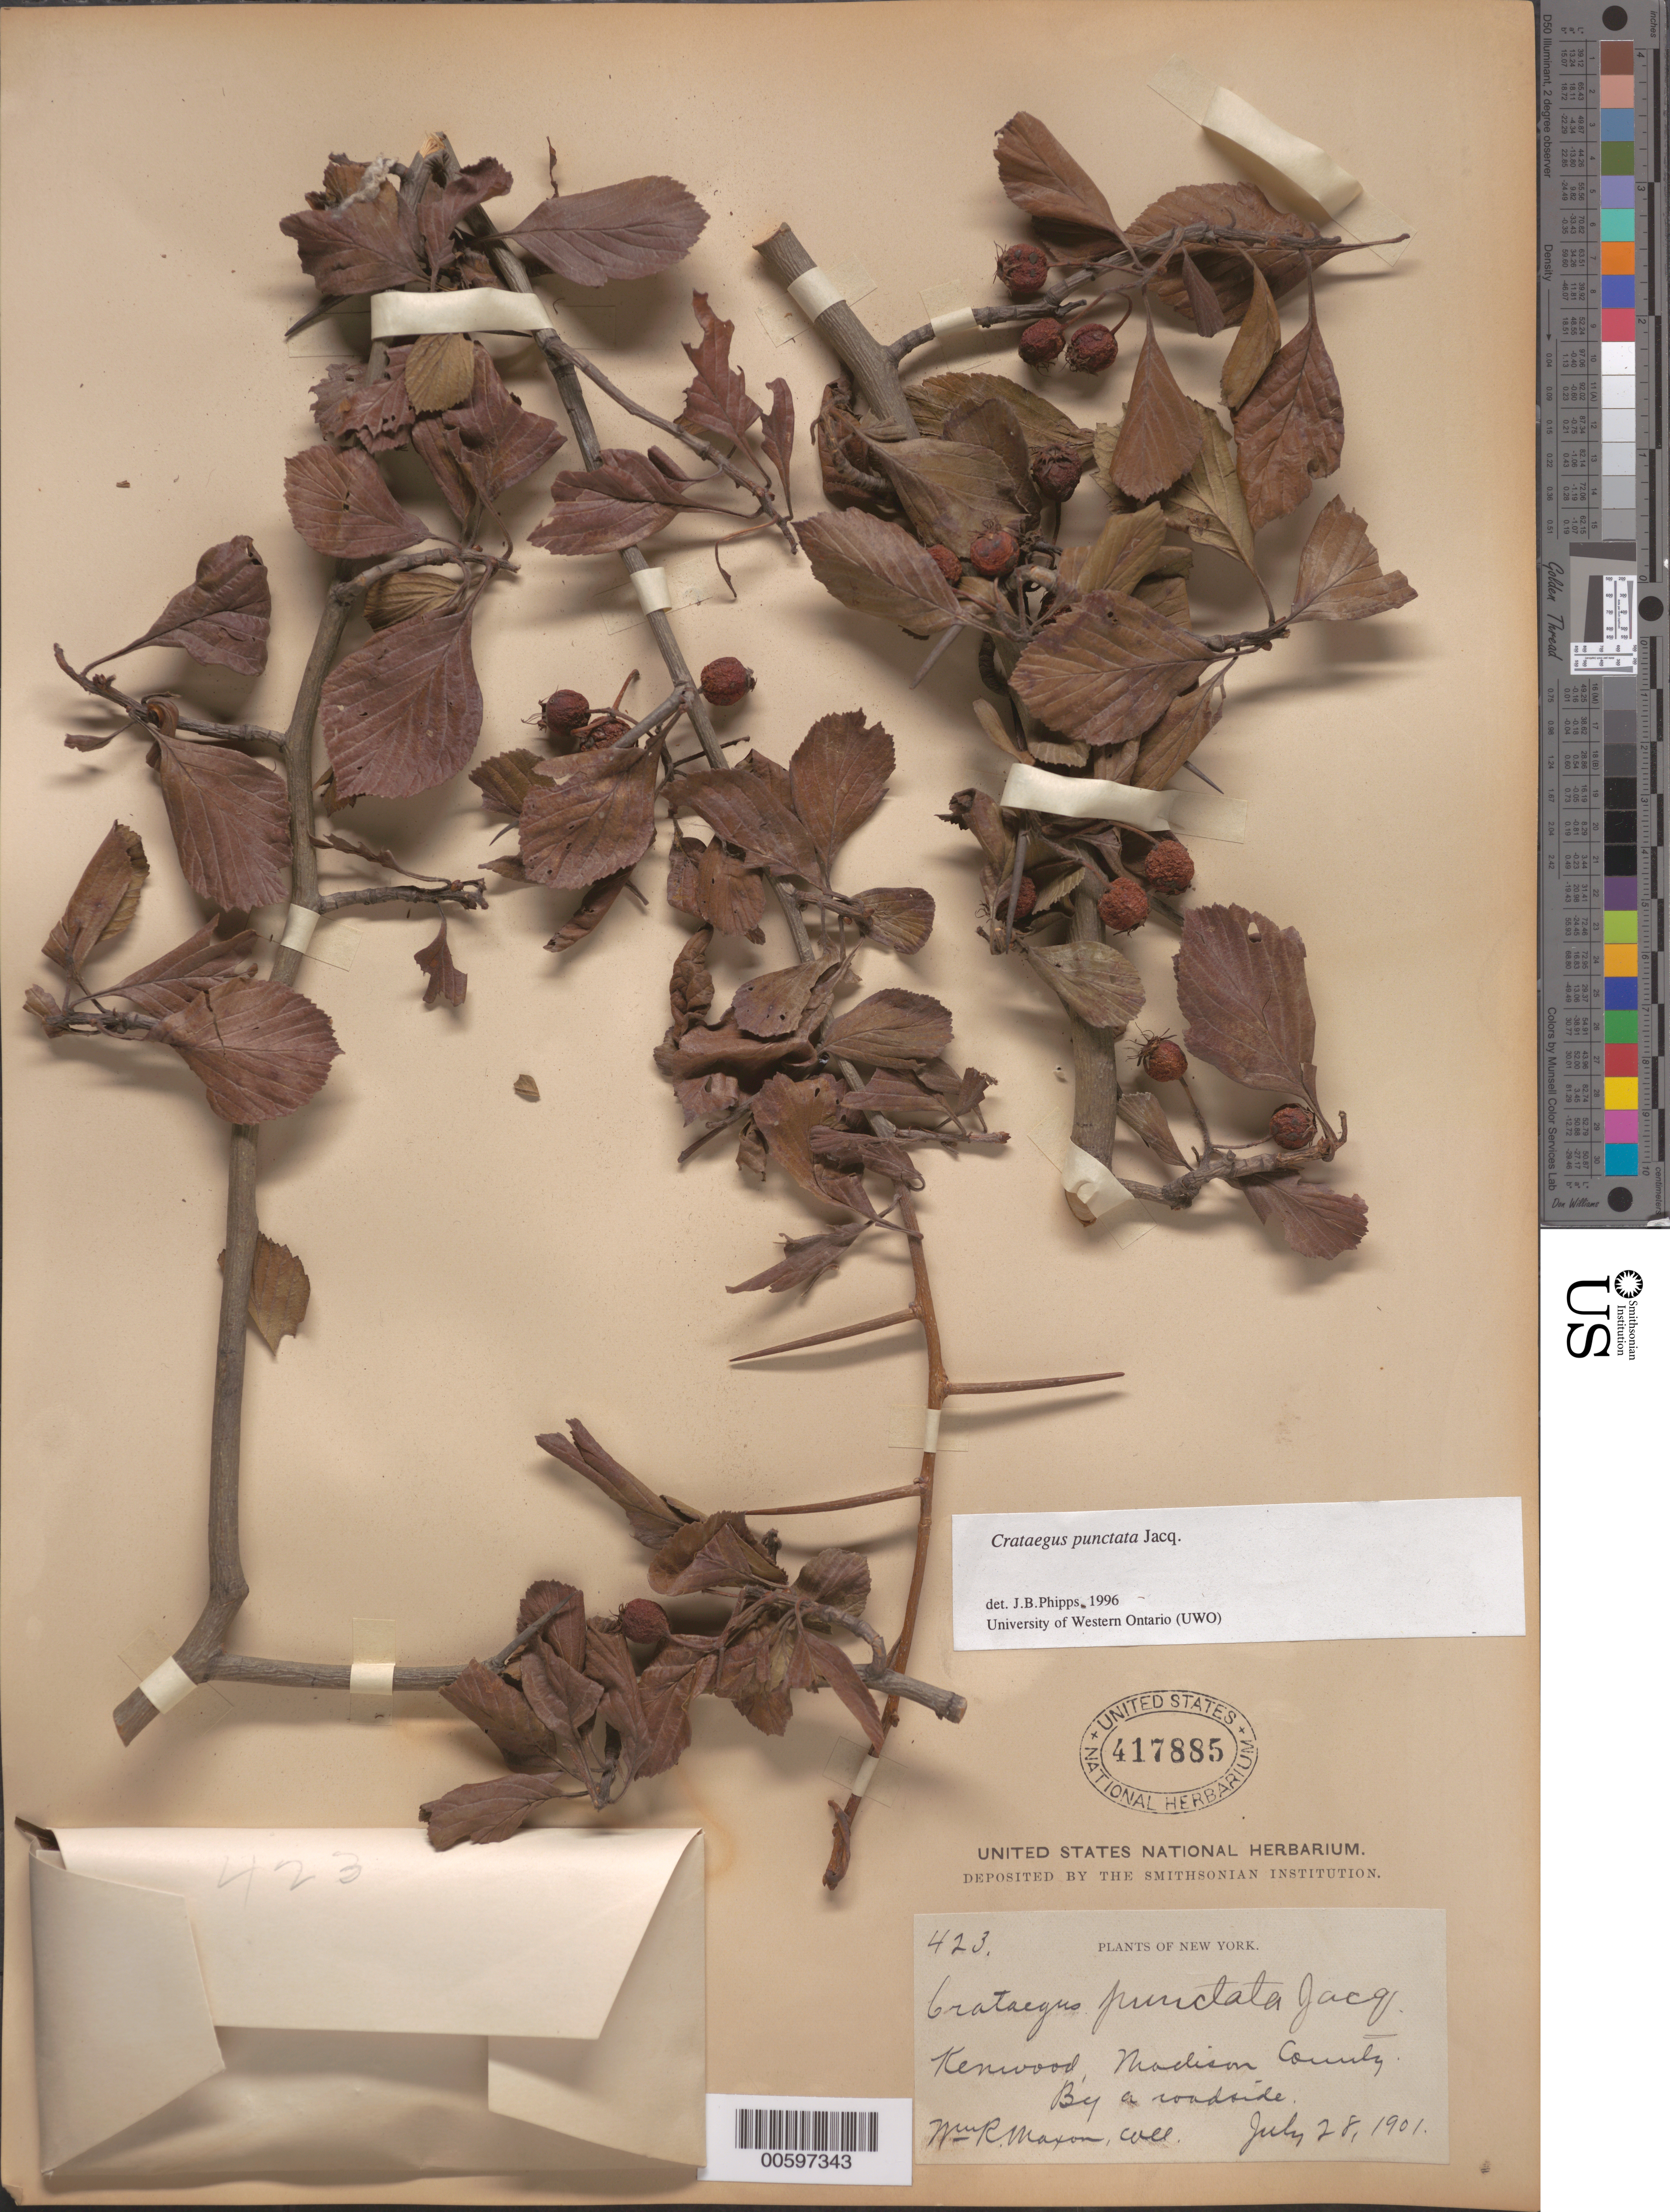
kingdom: Plantae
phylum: Tracheophyta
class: Magnoliopsida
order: Rosales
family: Rosaceae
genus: Crataegus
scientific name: Crataegus punctata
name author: Jacq.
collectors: W. R. Maxon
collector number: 423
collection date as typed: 28 Jul 1901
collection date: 1901-07-28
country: United States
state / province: New York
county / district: Madison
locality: Kenwood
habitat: By a roadside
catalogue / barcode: US 417885